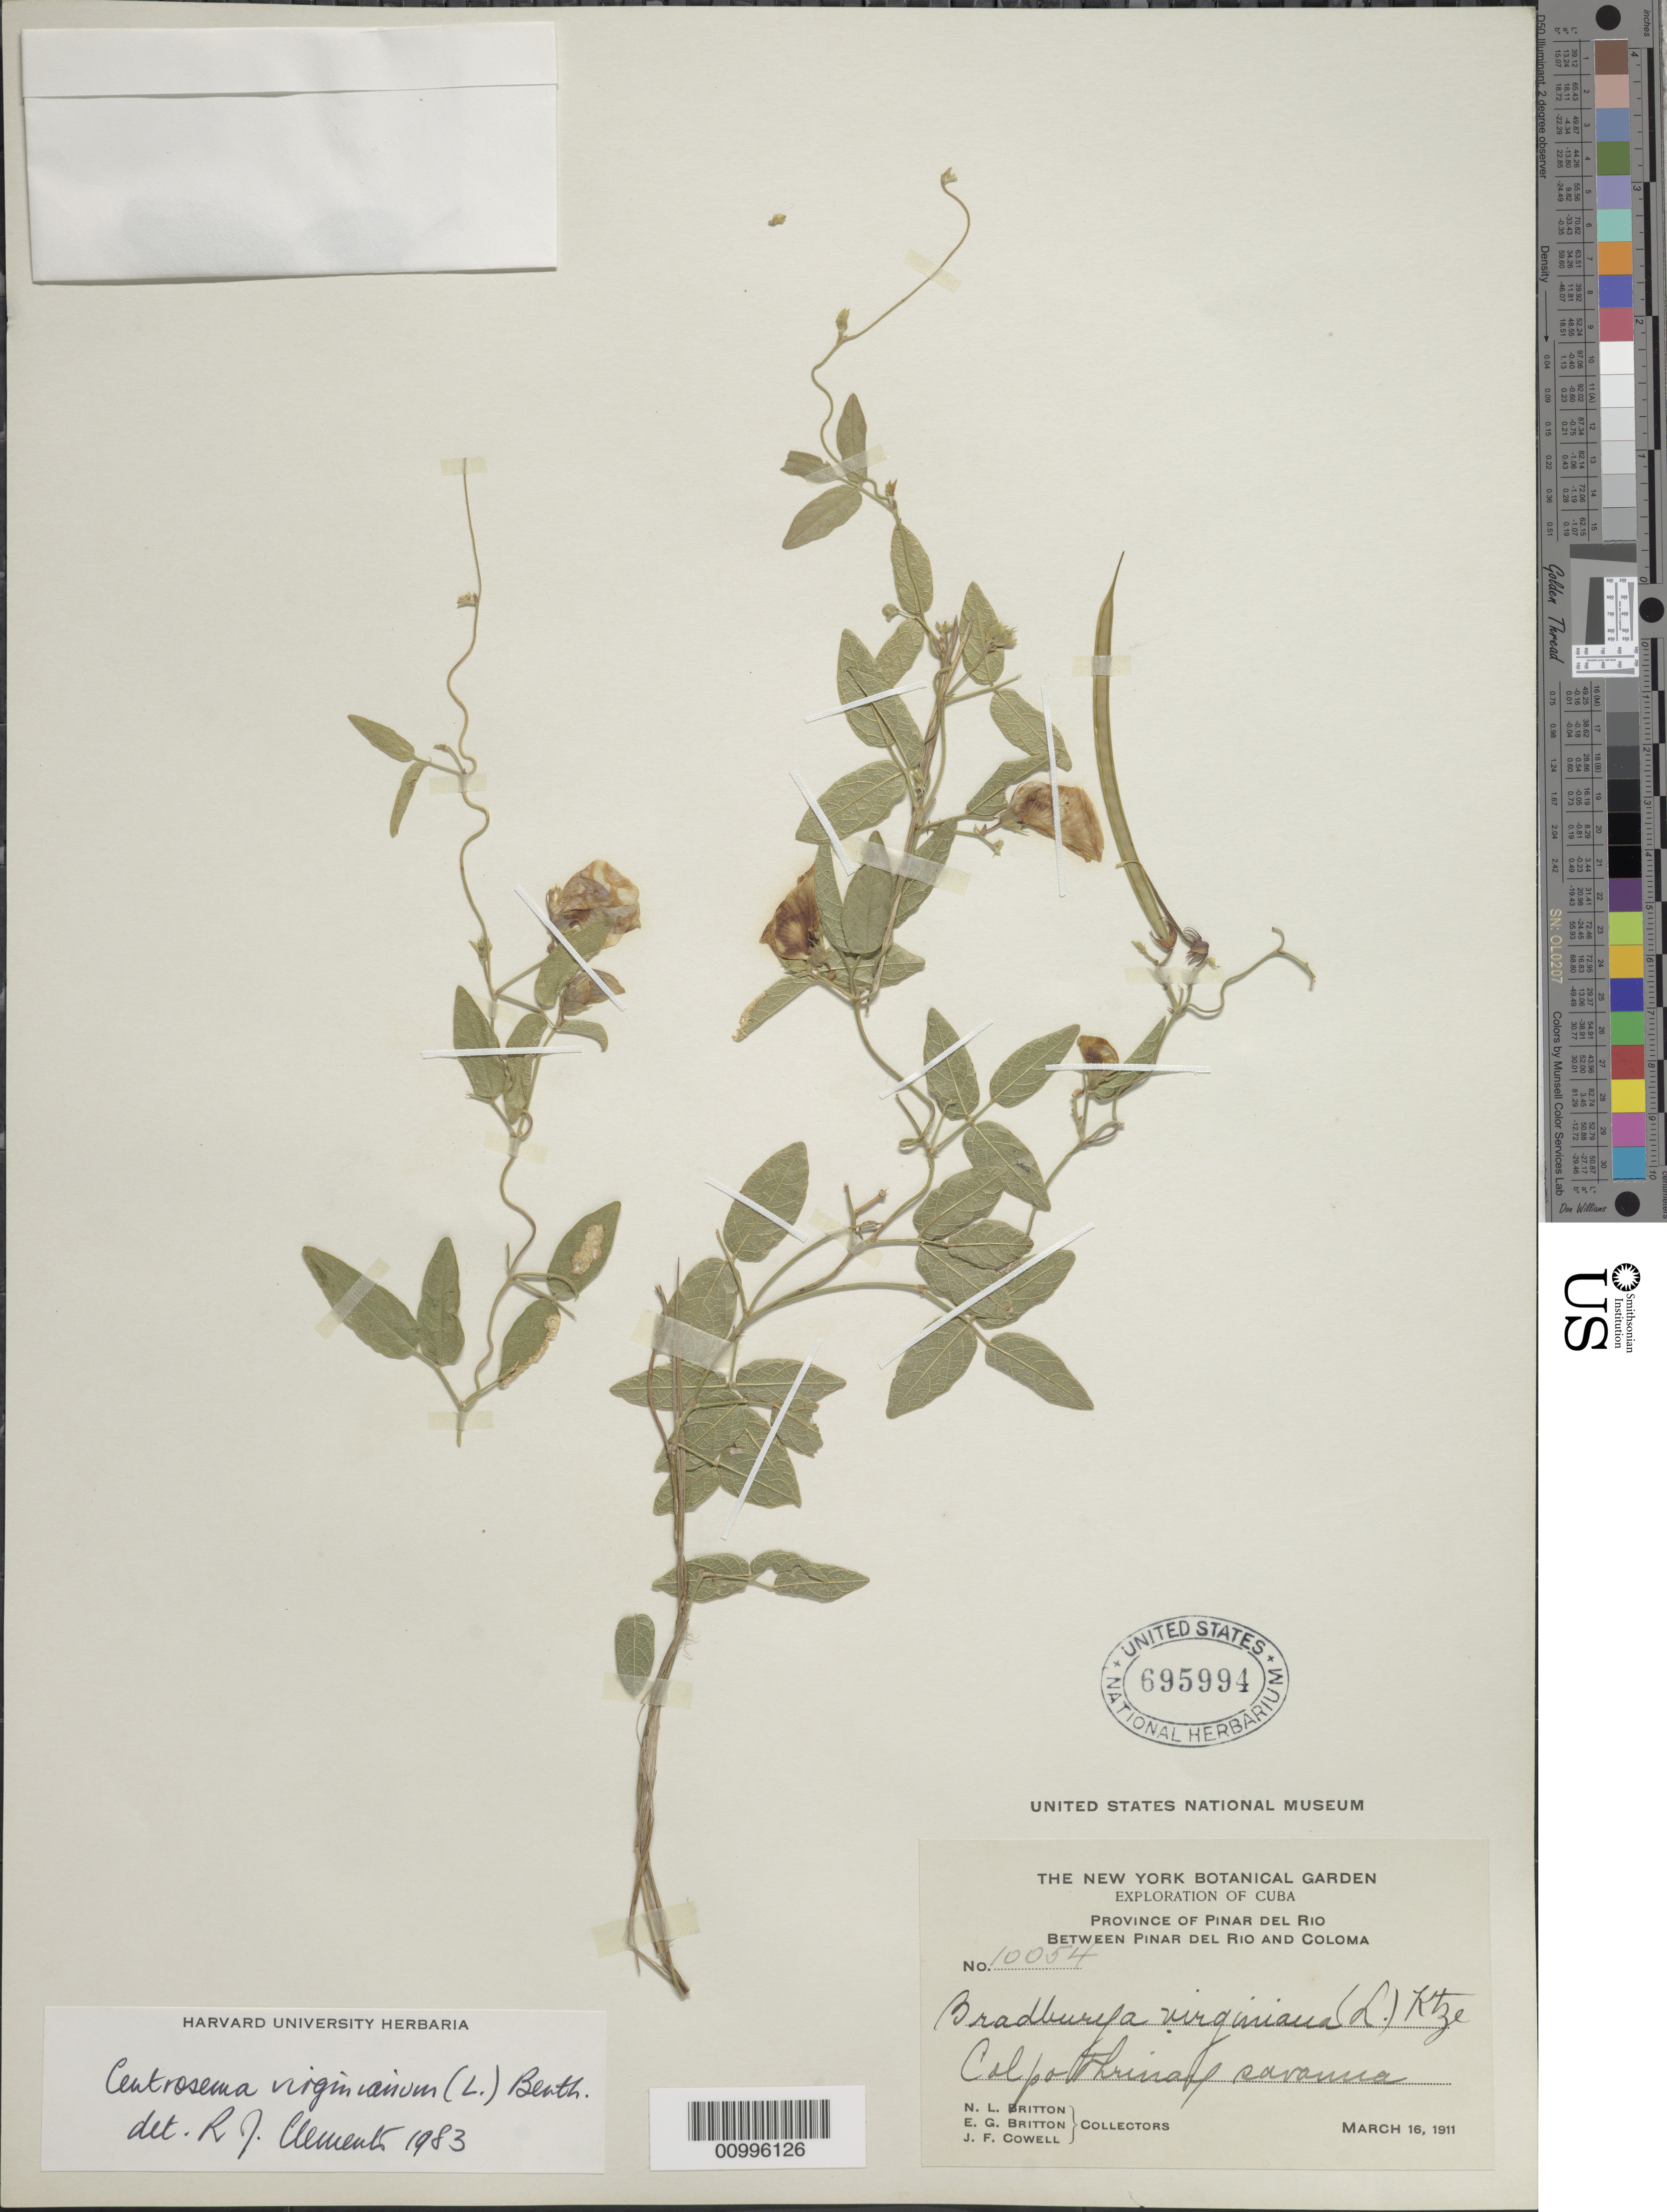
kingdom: Plantae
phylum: Tracheophyta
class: Magnoliopsida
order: Fabales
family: Fabaceae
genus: Centrosema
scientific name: Centrosema virginianum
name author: (L.) Benth.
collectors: E. G. Britton, N. Britton & J. F. Cowell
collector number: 10054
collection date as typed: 16 Mar 1911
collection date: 1911-03-16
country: Cuba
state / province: Pinar del Rio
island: Cuba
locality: Between Pinar Del Rio and Coloma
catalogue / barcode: US 695994